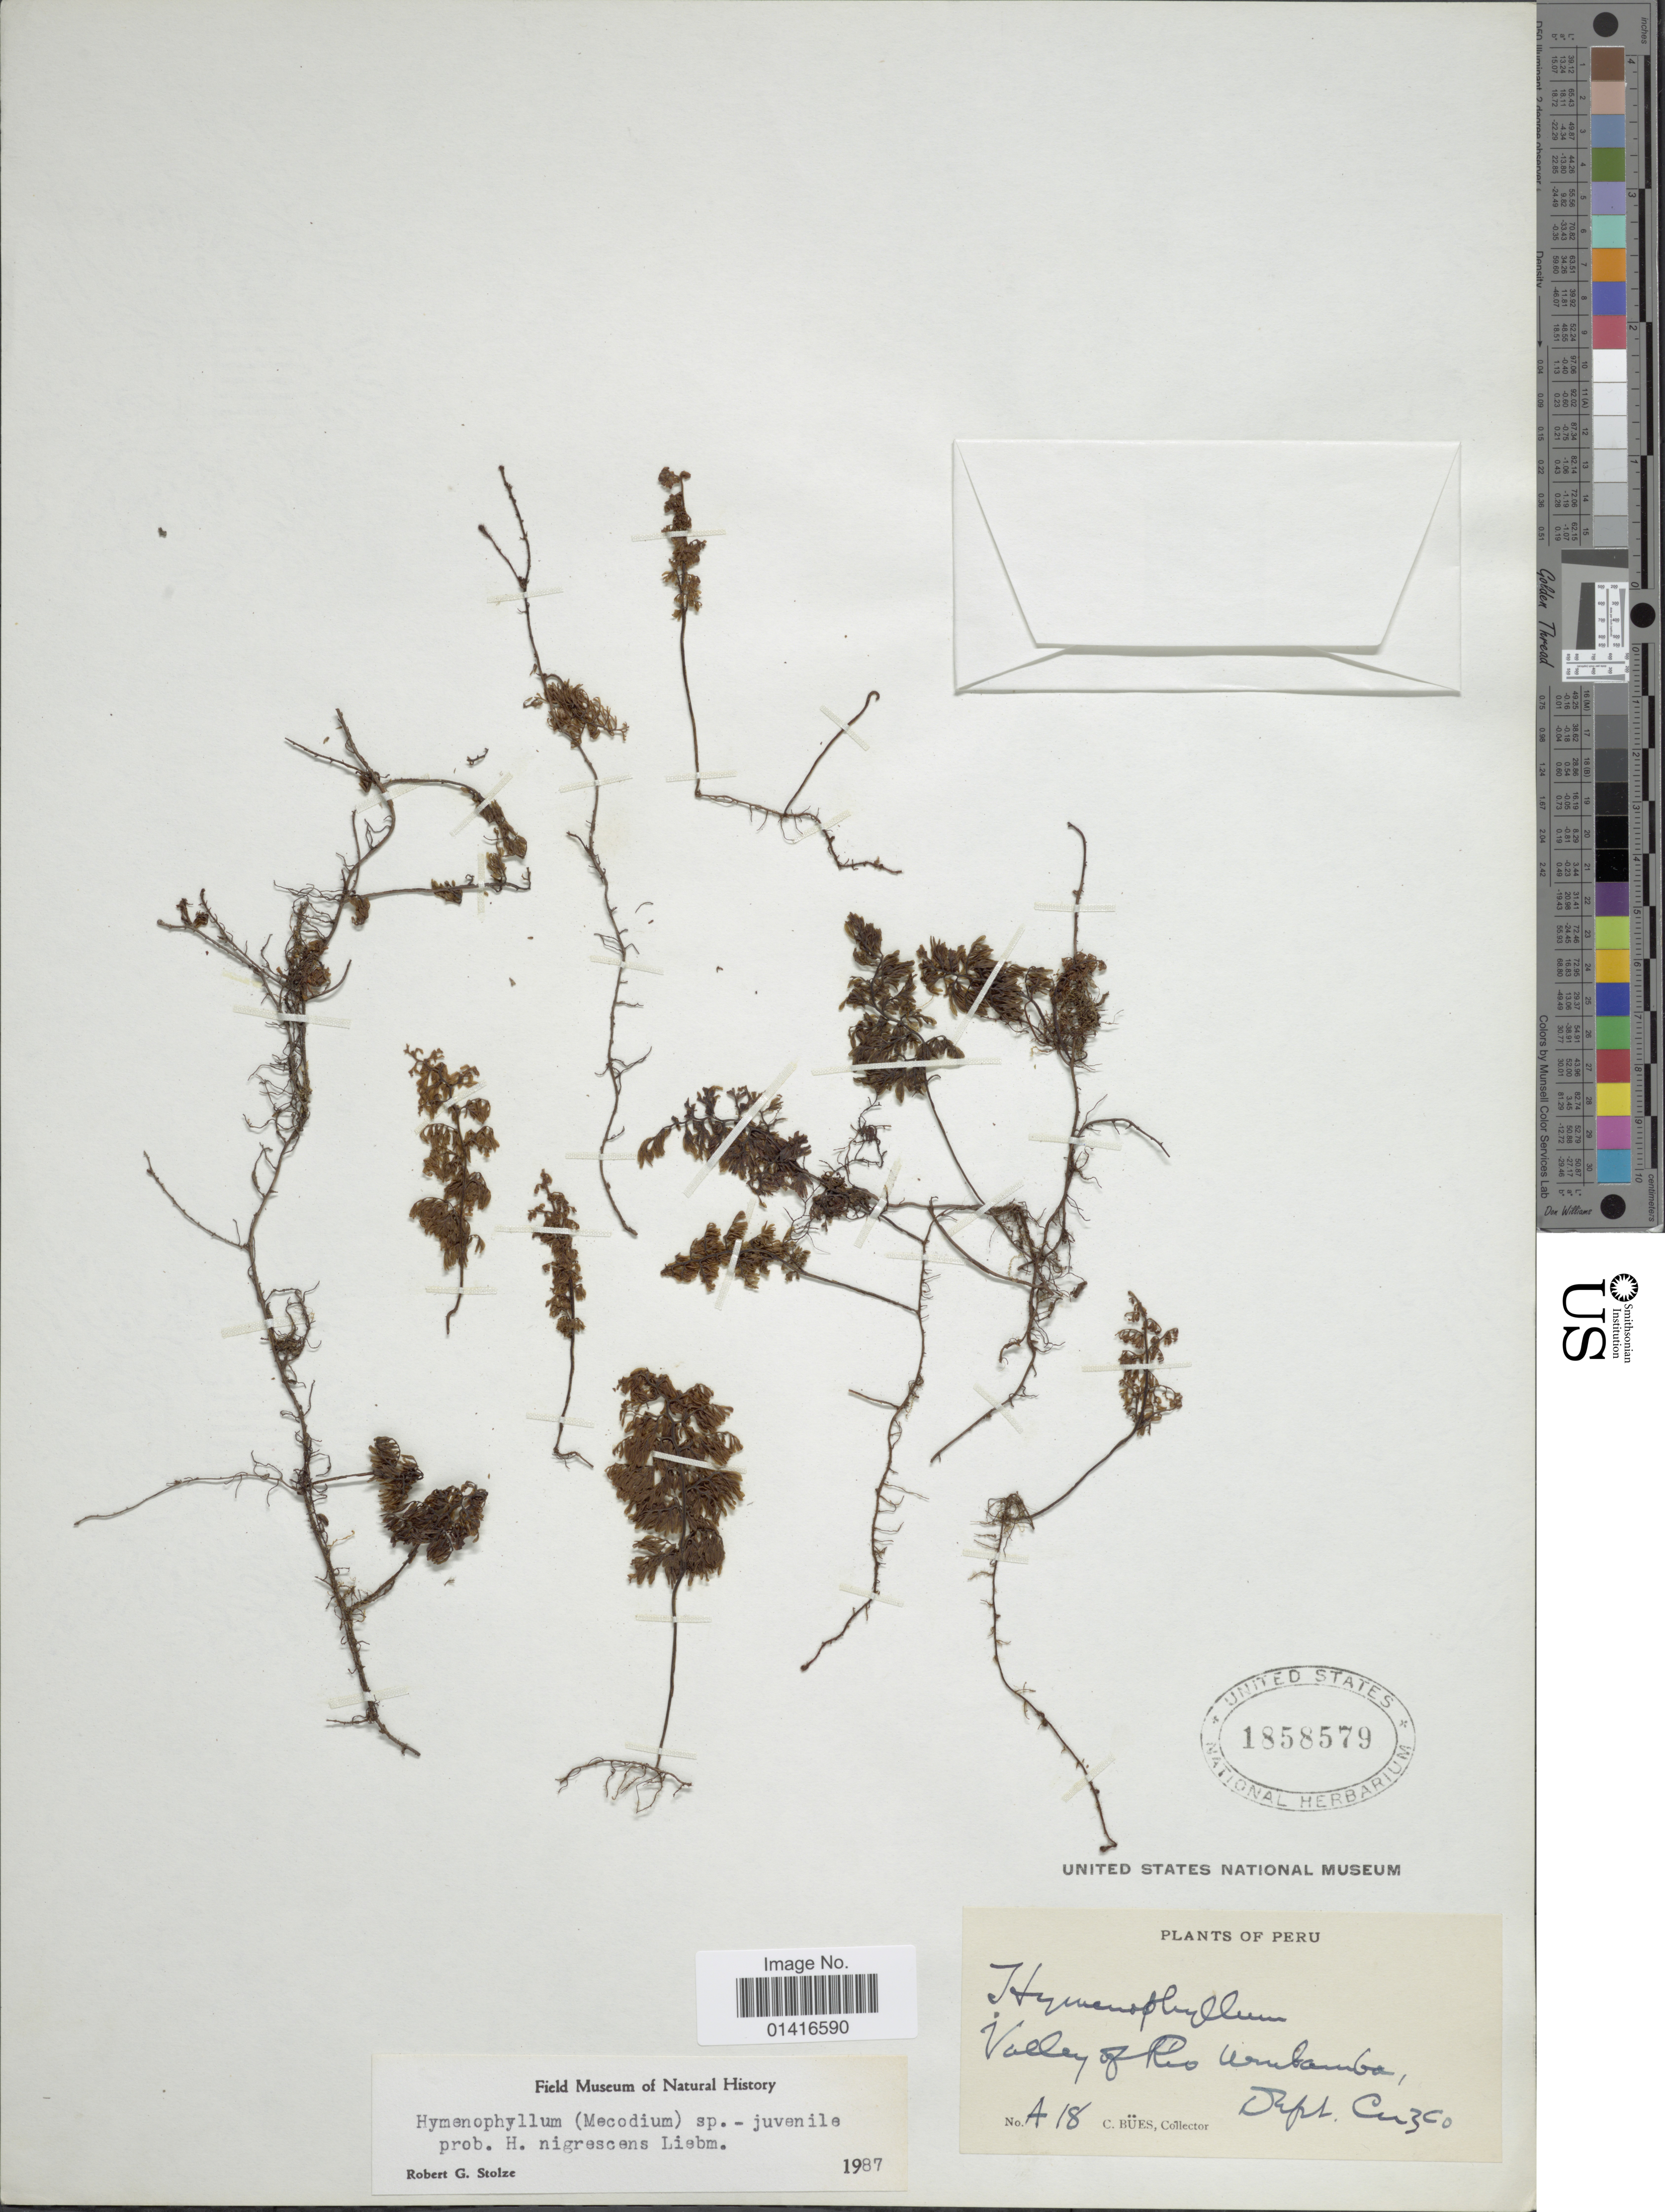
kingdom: Plantae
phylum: Tracheophyta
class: Polypodiopsida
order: Hymenophyllales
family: Hymenophyllaceae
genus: Hymenophyllum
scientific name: Hymenophyllum myriocarpum var. myriocarpum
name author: Hook.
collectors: C. Bues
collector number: A 18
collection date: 1987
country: Peru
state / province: Cusco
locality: Valley of Rio Urubamba, Dept. Cuzco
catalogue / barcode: US 1858579